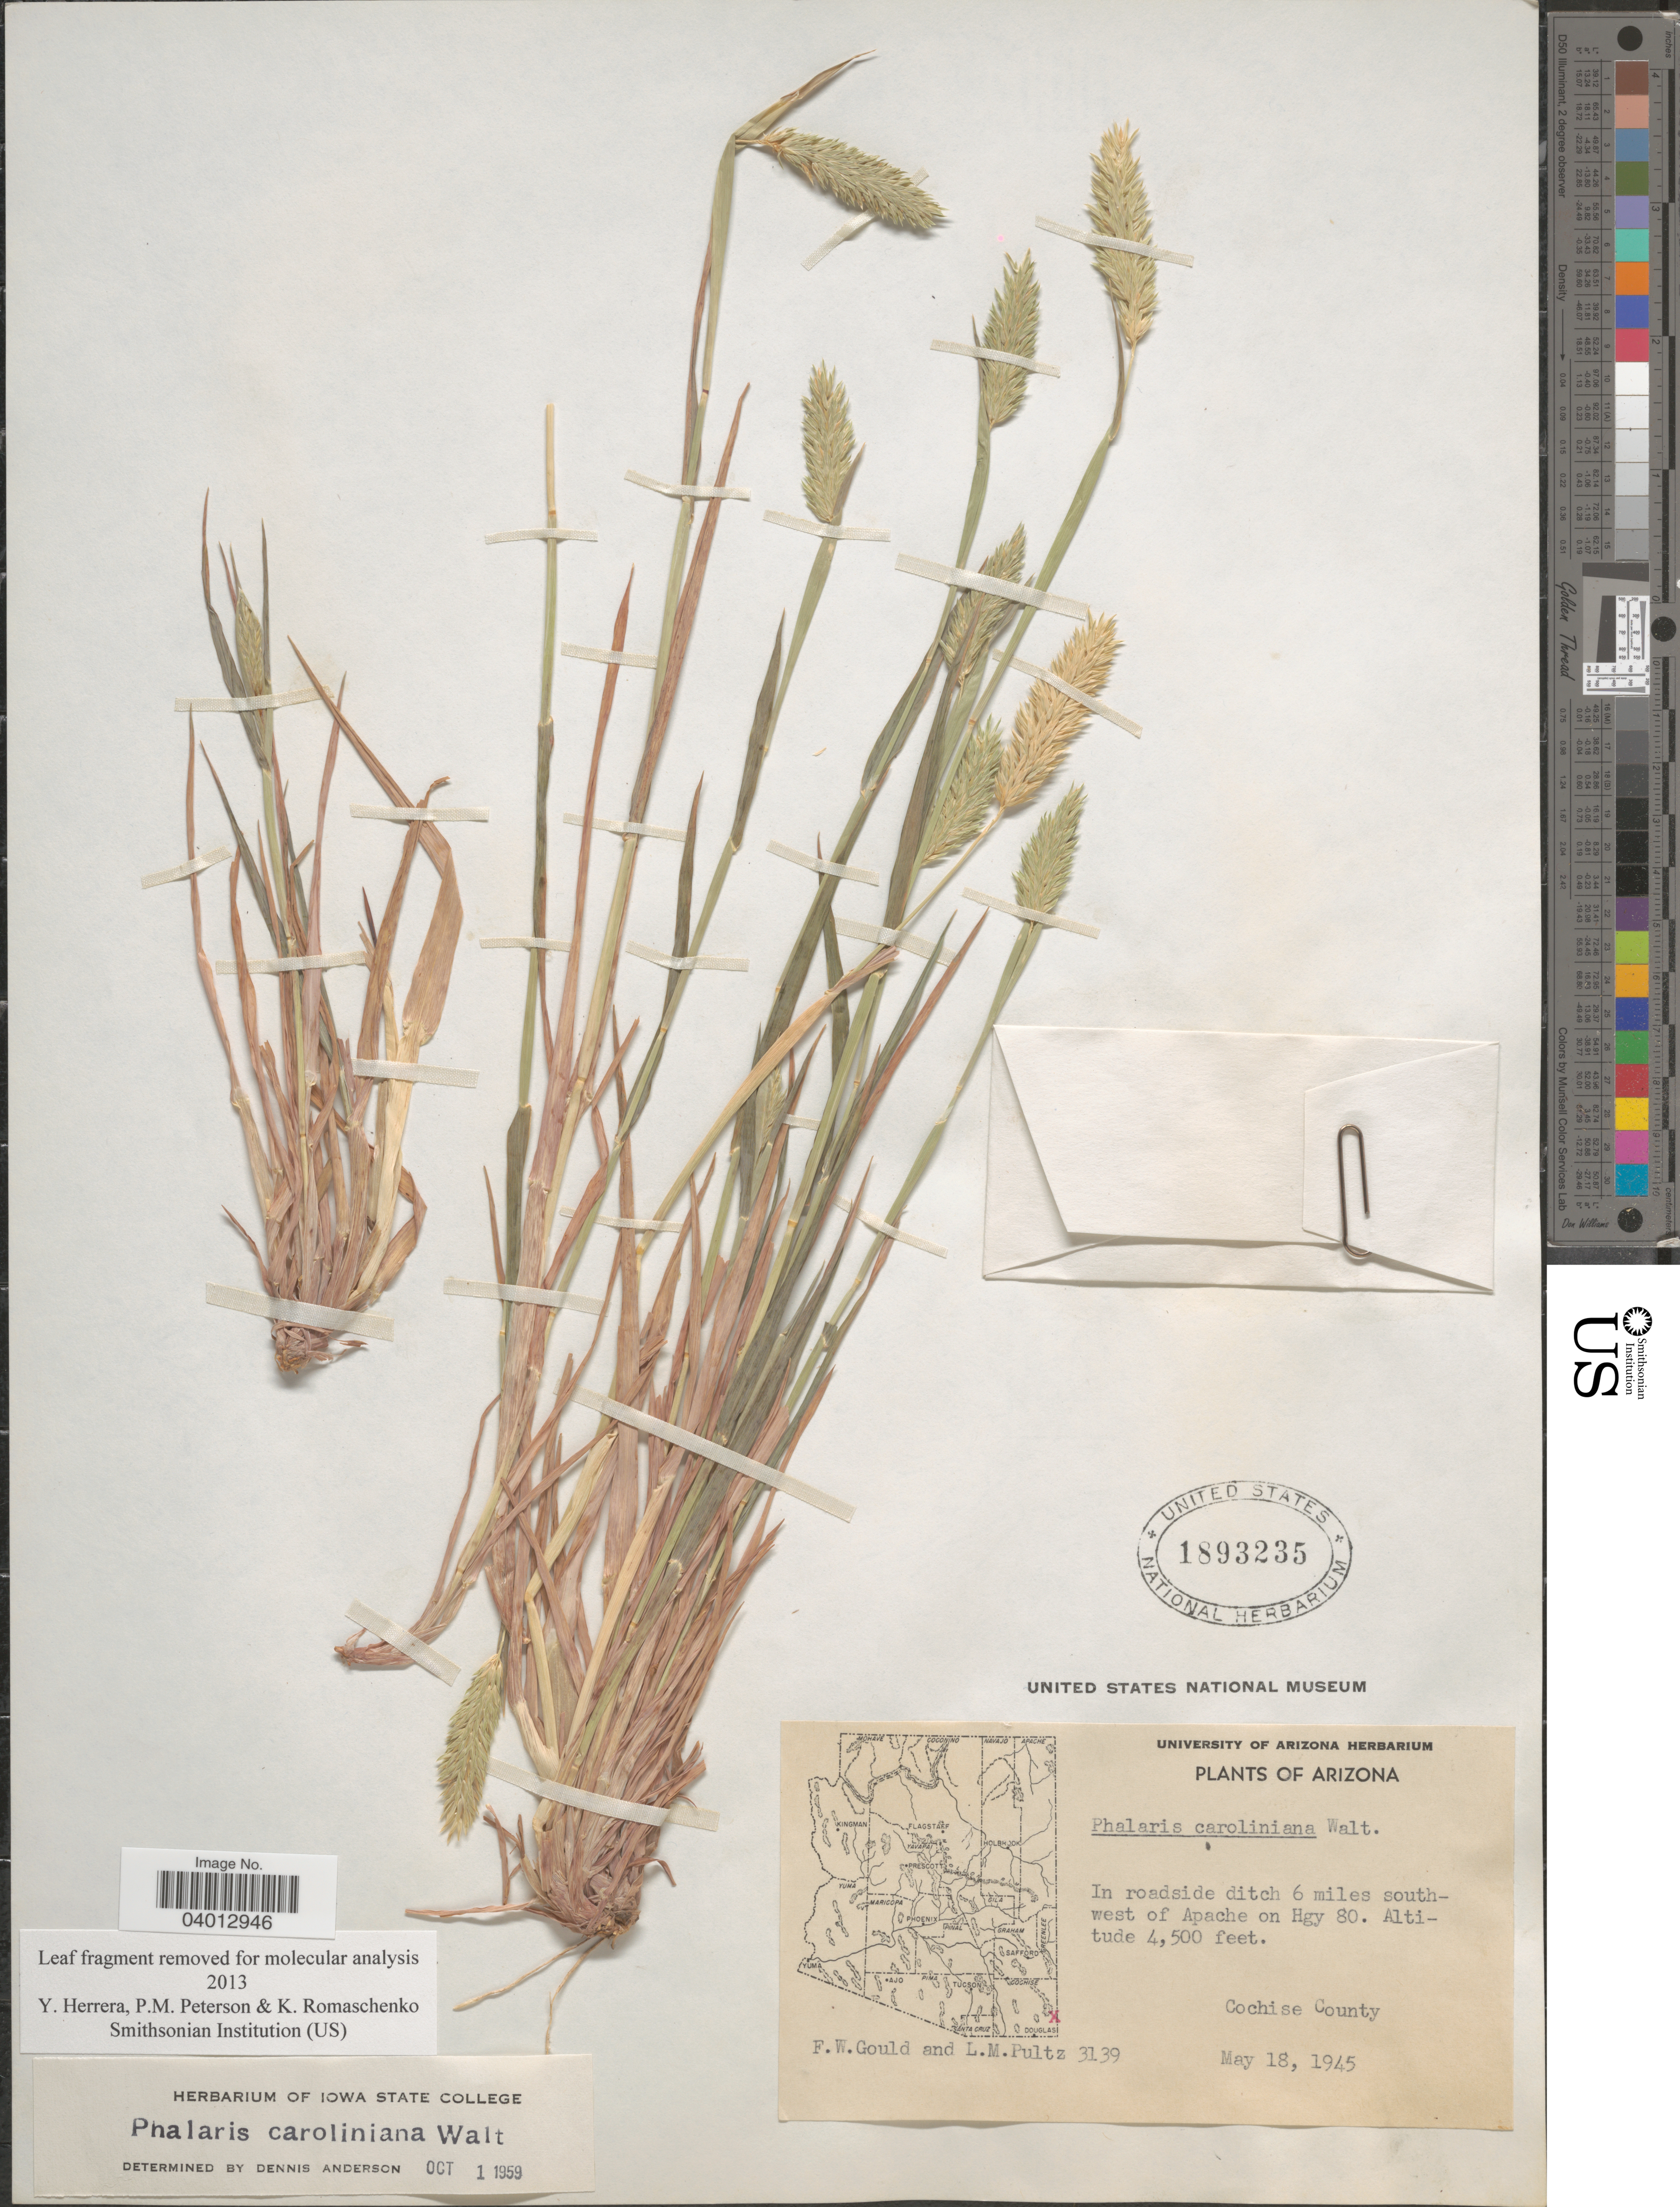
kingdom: Plantae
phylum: Tracheophyta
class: Liliopsida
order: Poales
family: Poaceae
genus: Phalaris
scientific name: Phalaris caroliniana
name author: Walter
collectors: F. W. Gould & L. Pultz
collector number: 3139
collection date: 1945-05-18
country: United States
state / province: Arizona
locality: In roadside ditch 6 miles southwest of Apache on Hgy 80. Cochise County.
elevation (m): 1372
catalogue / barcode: US 1893235